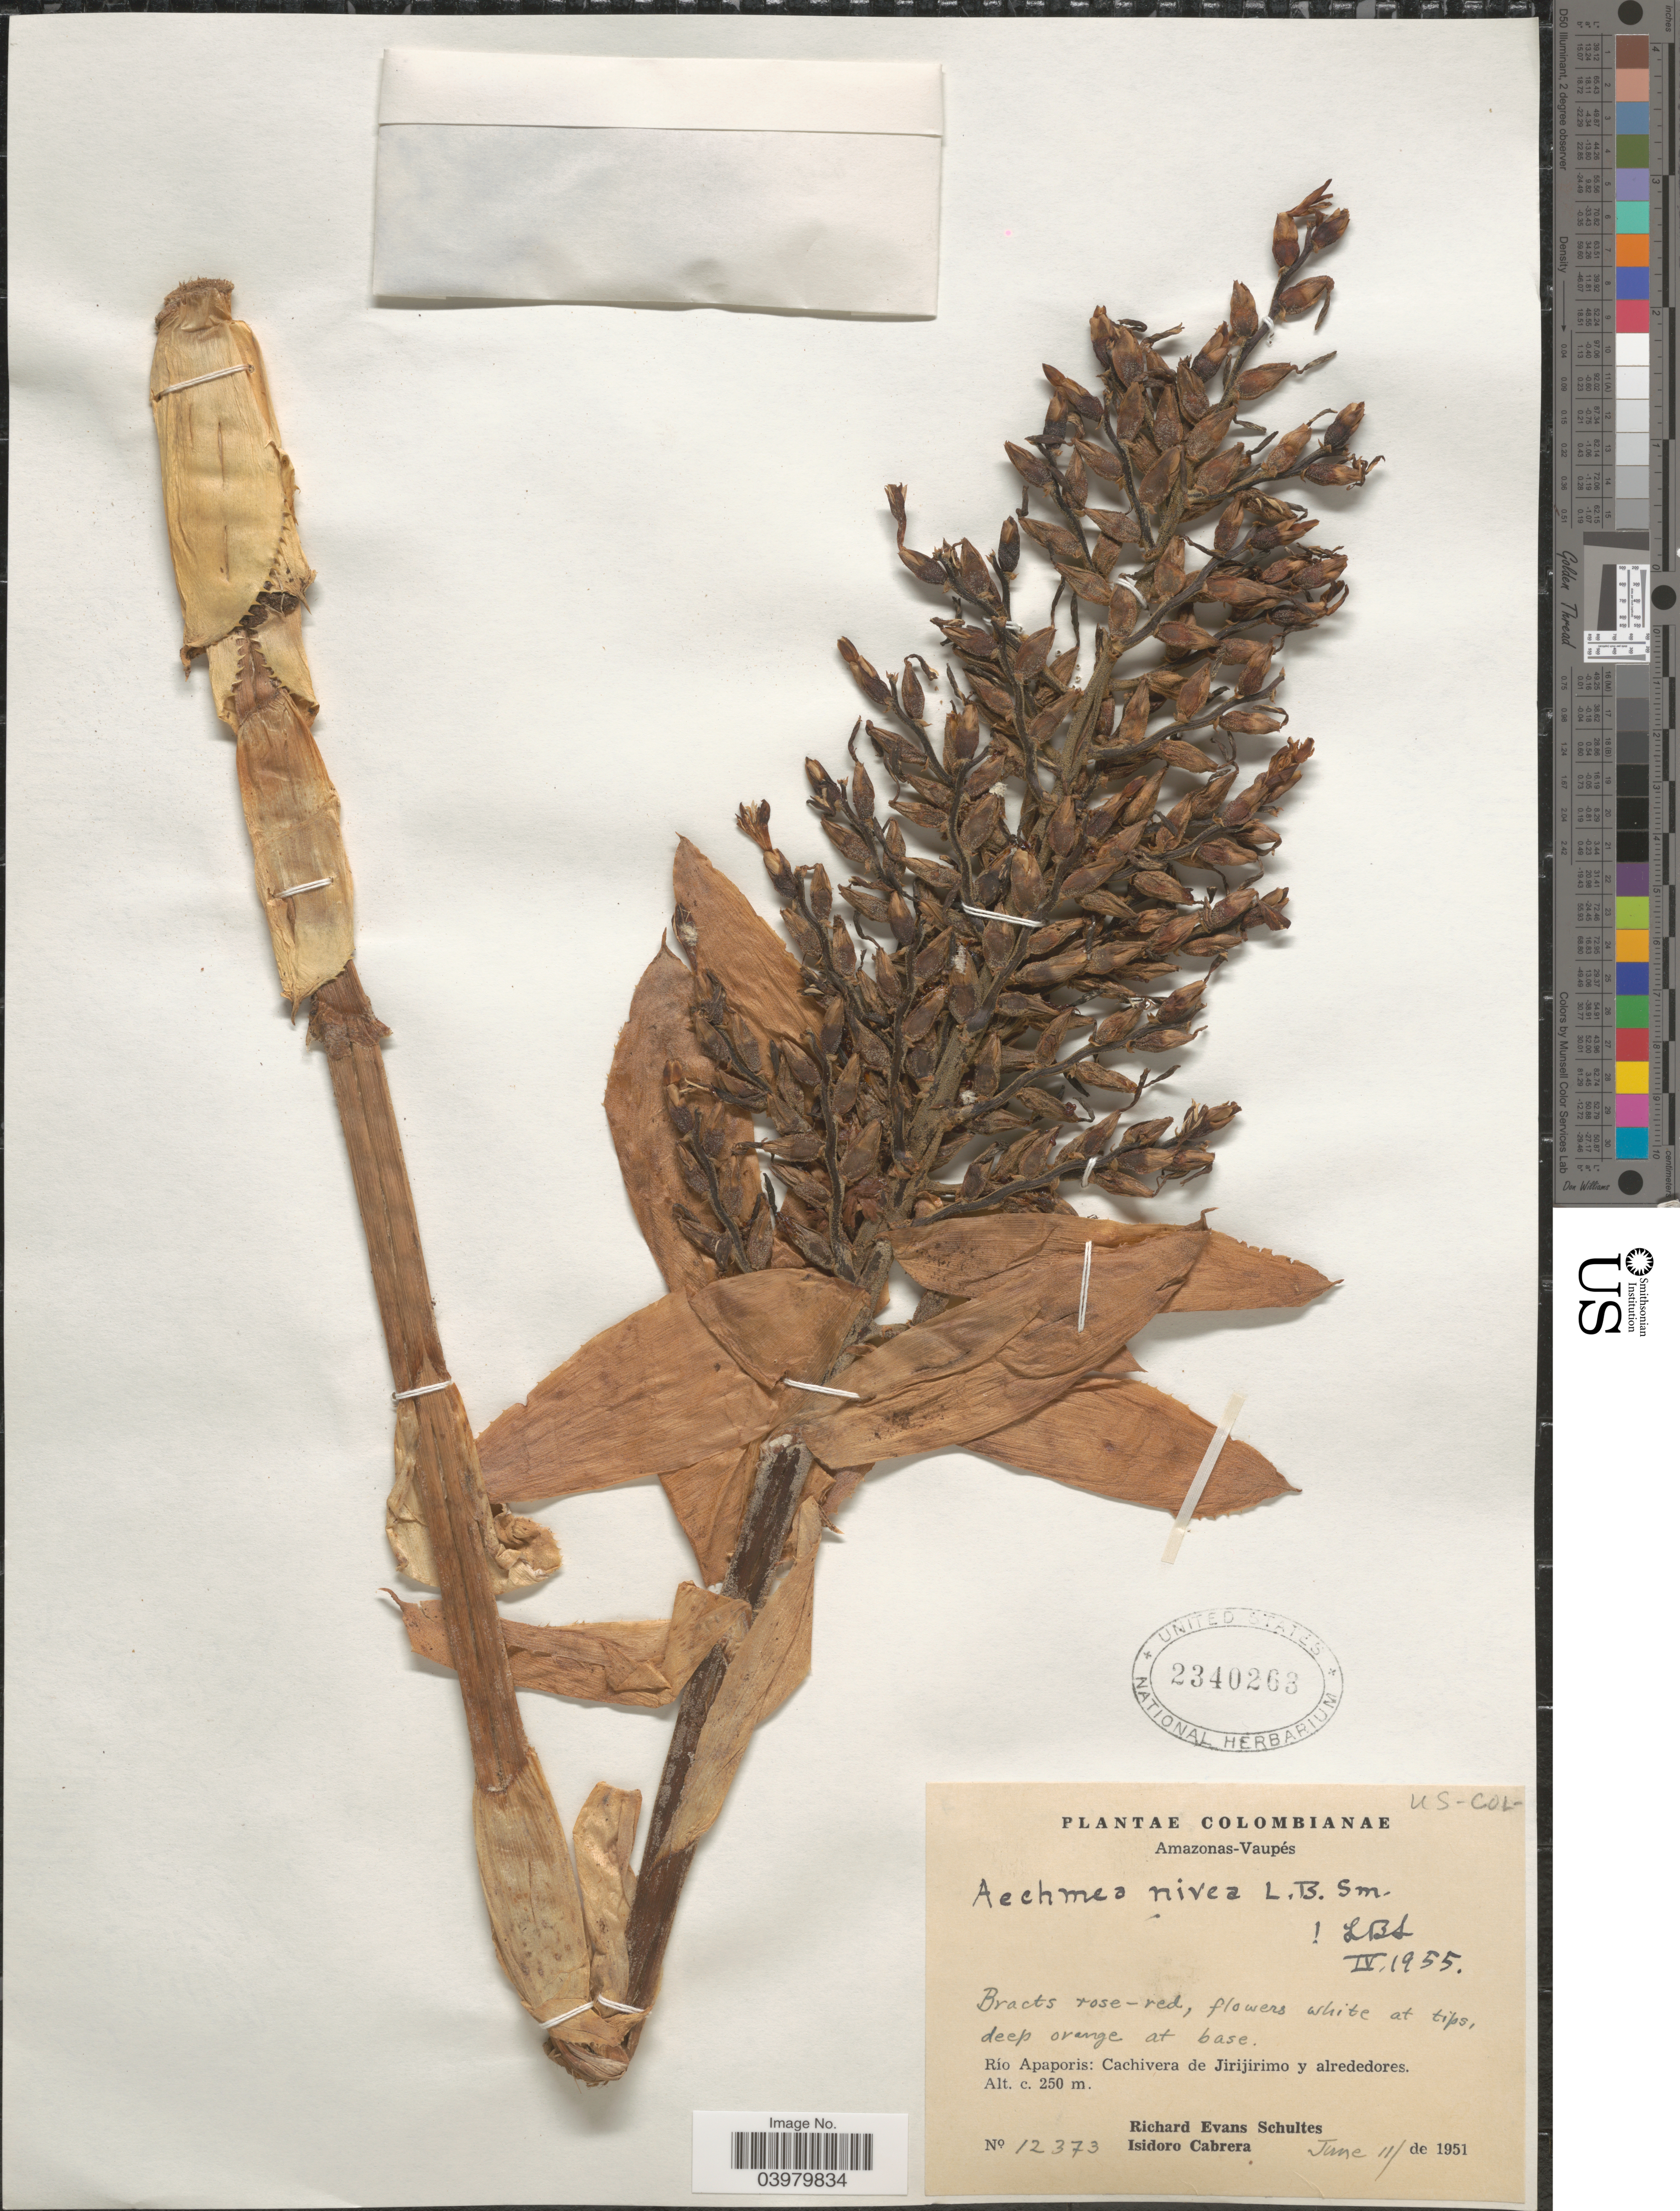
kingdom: Plantae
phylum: Tracheophyta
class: Liliopsida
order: Poales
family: Bromeliaceae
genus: Aechmea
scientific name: Aechmea nivea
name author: L.B. Sm.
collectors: R. E. Schultes & I. Cabrera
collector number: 12373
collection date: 1951-06-11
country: Colombia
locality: Amazonas-Vaupés. Río Apaporis: Cachivera de Jirijirimo y alrededores.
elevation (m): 250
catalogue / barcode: US 2340263